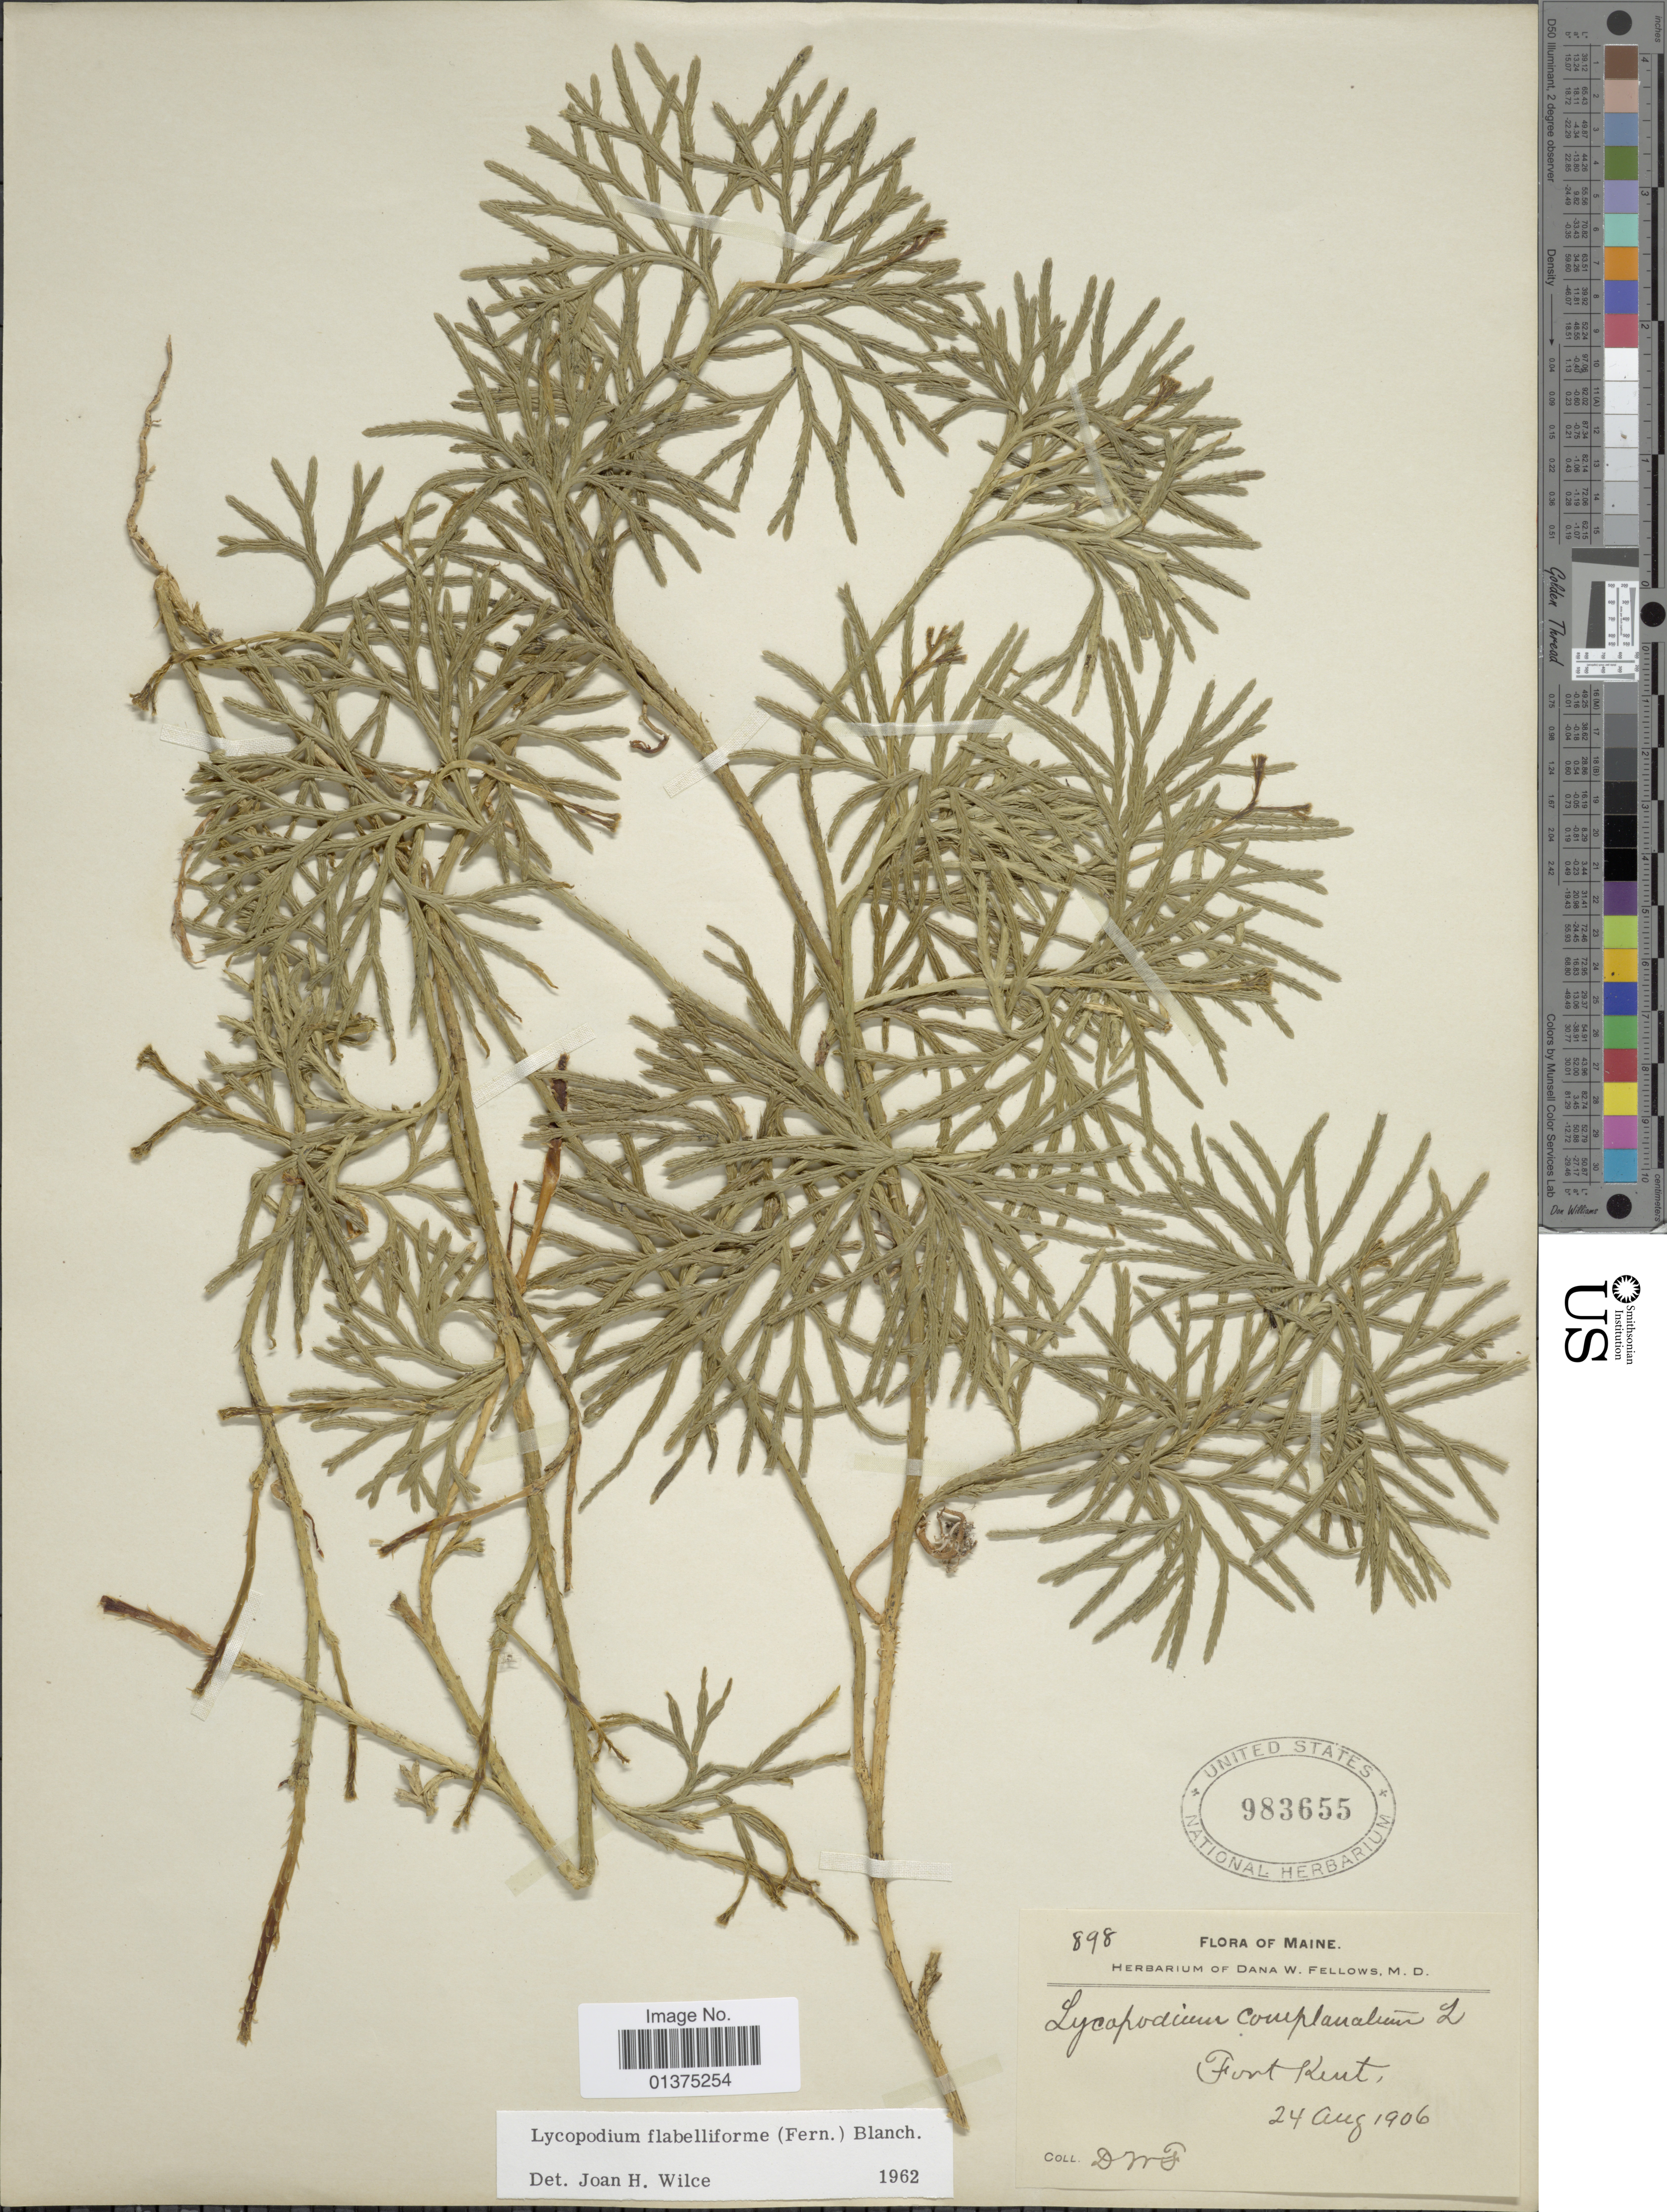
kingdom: Plantae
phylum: Tracheophyta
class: Lycopodiopsida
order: Lycopodiales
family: Lycopodiaceae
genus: Diphasiastrum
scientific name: Diphasiastrum digitatum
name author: (Dill. ex A. Braun) Holub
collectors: D. W. Fellows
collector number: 898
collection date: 1906-08-24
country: United States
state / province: Maine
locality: Fort Kent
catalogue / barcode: US 983655